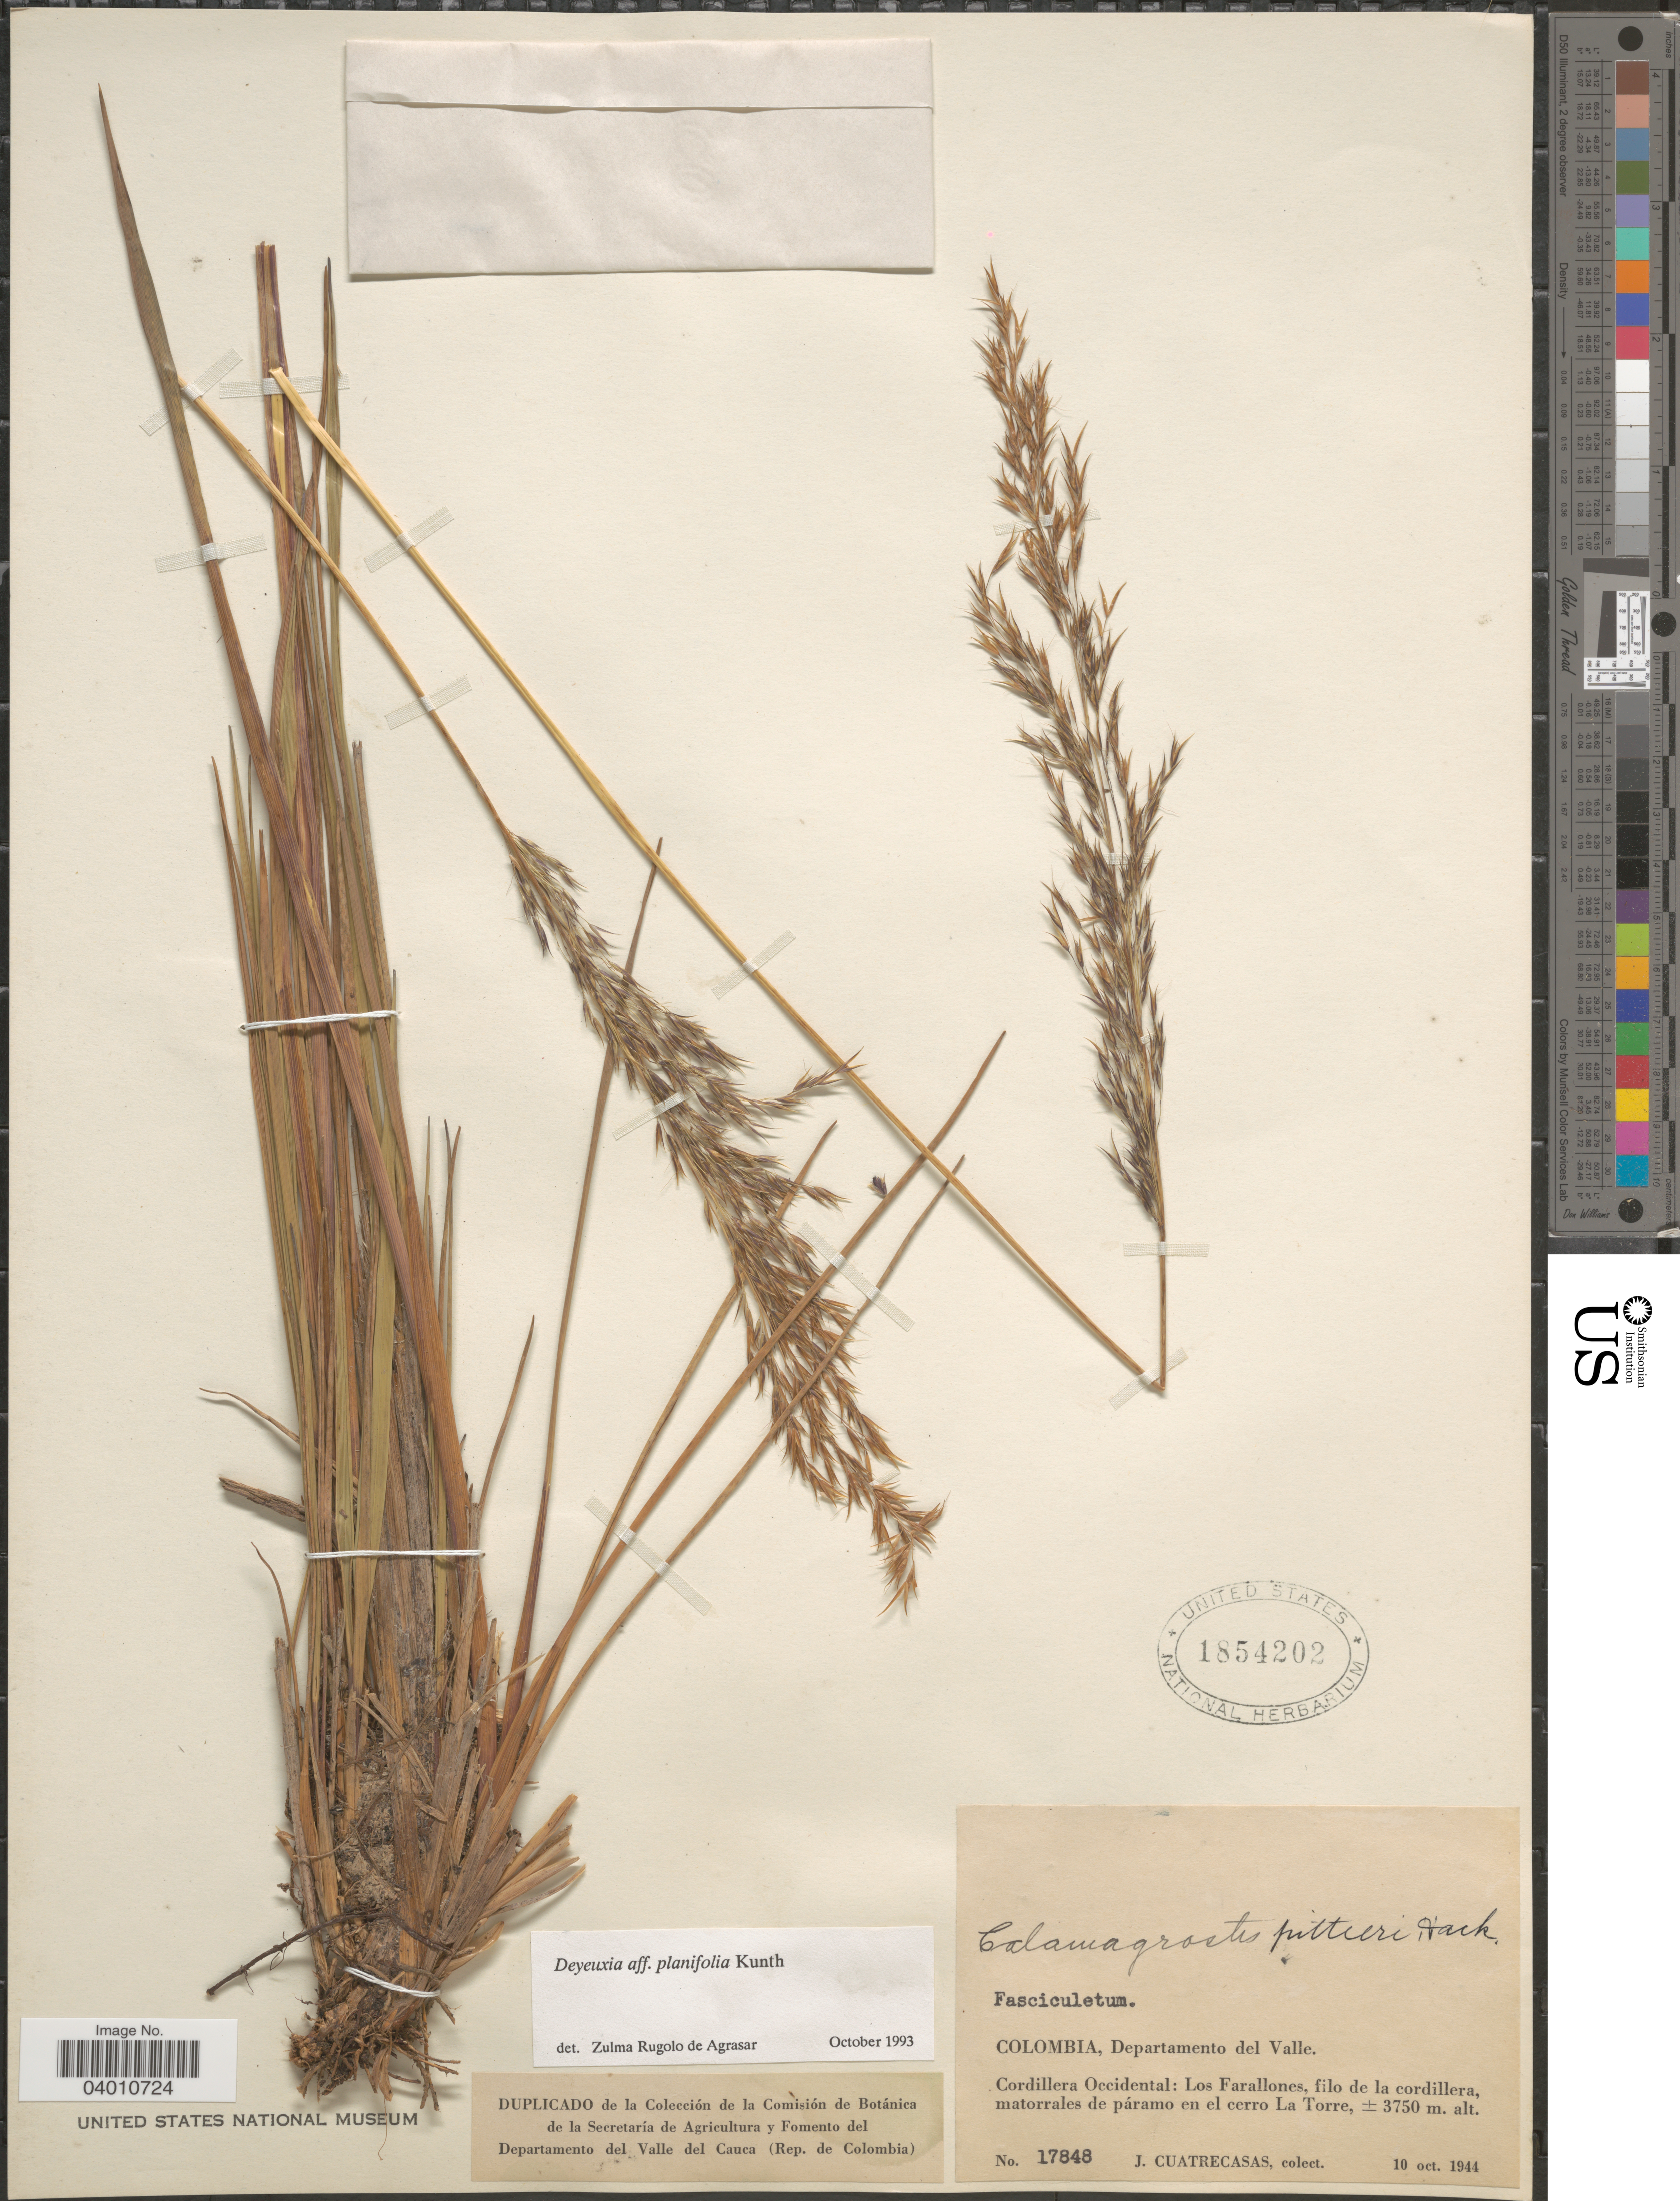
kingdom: Plantae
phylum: Tracheophyta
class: Liliopsida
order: Poales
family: Poaceae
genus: Peyritschia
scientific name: Peyritschia planifolia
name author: (Kunth) P.M. Peterson et al.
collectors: J. Cuatrecasas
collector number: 17848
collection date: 1944-10-10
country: Colombia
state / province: Valle del Cauca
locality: Departamento del Valle. Cordillera Occidental: Los Farallones, filo de la cordillera, matorrales de páramo en el cerro La Torre.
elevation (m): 3750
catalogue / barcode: US 1854202